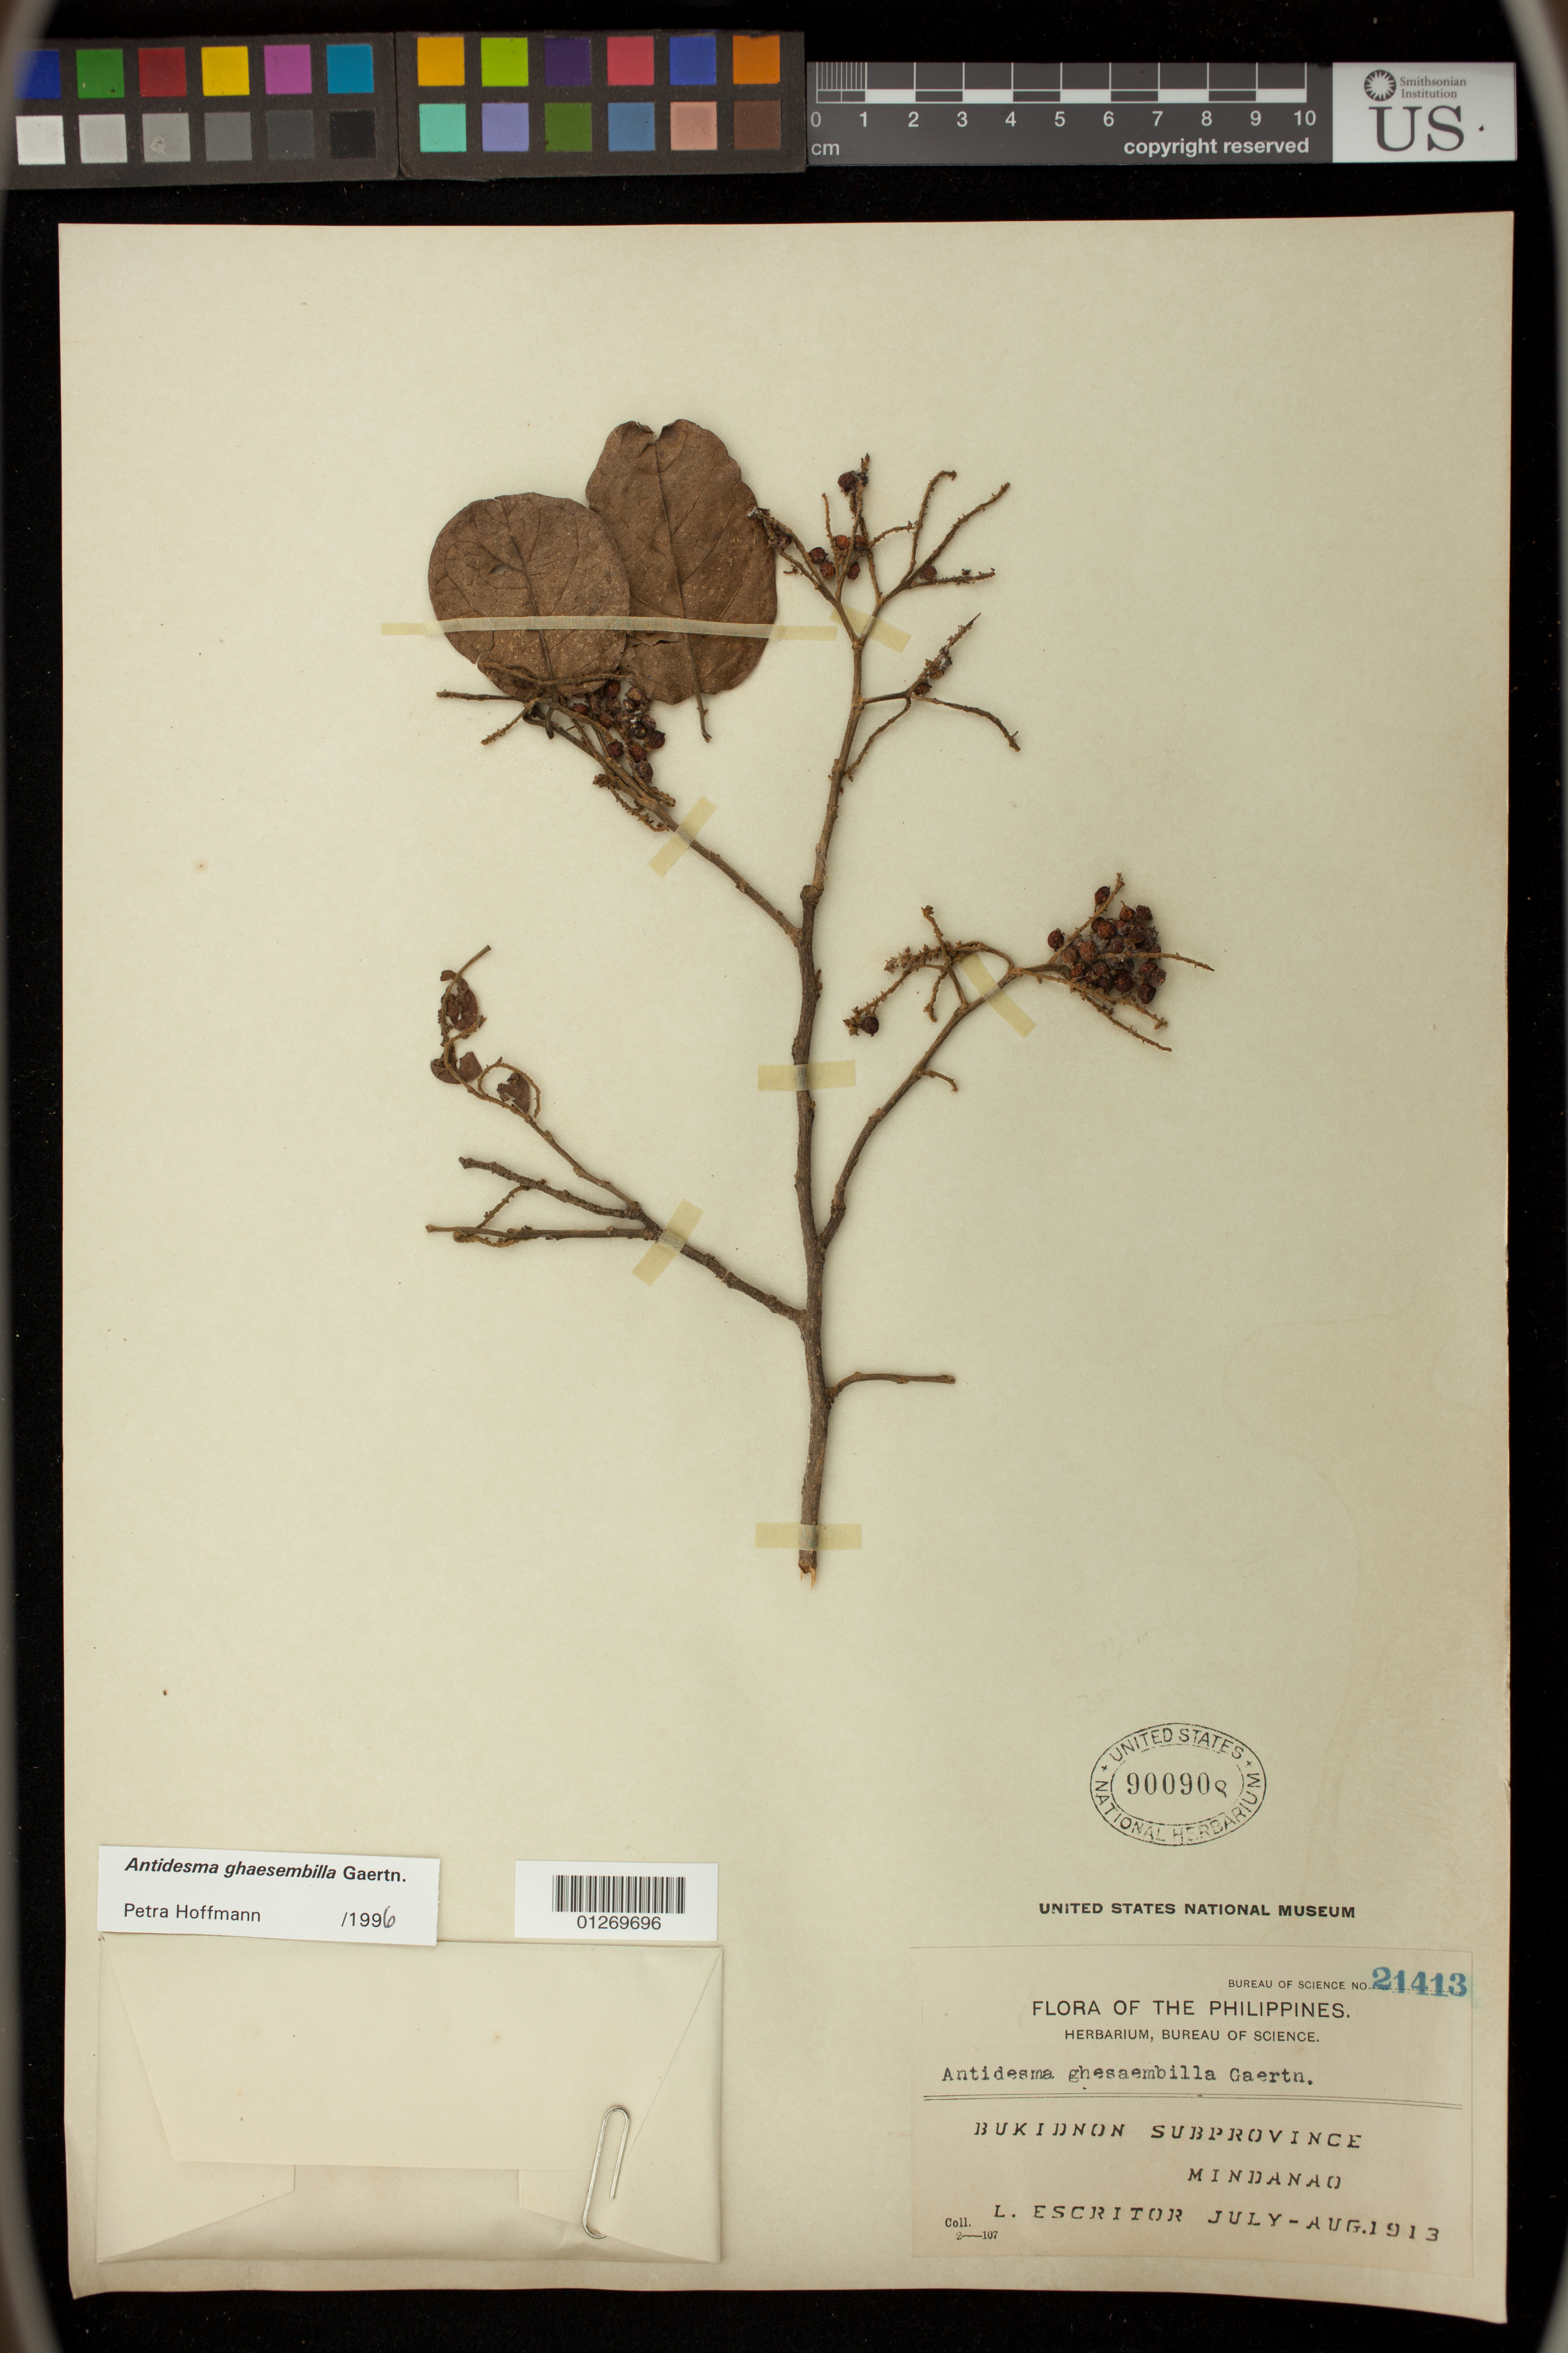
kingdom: Plantae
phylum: Tracheophyta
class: Magnoliopsida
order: Malpighiales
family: Phyllanthaceae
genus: Antidesma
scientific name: Antidesma ghaesembilla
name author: Gaertn.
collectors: L. Escritor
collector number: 2-107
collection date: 1913-07/1913-08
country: Philippines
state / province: Northern Mindanao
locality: Province of Bukidnon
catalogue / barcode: US 900908